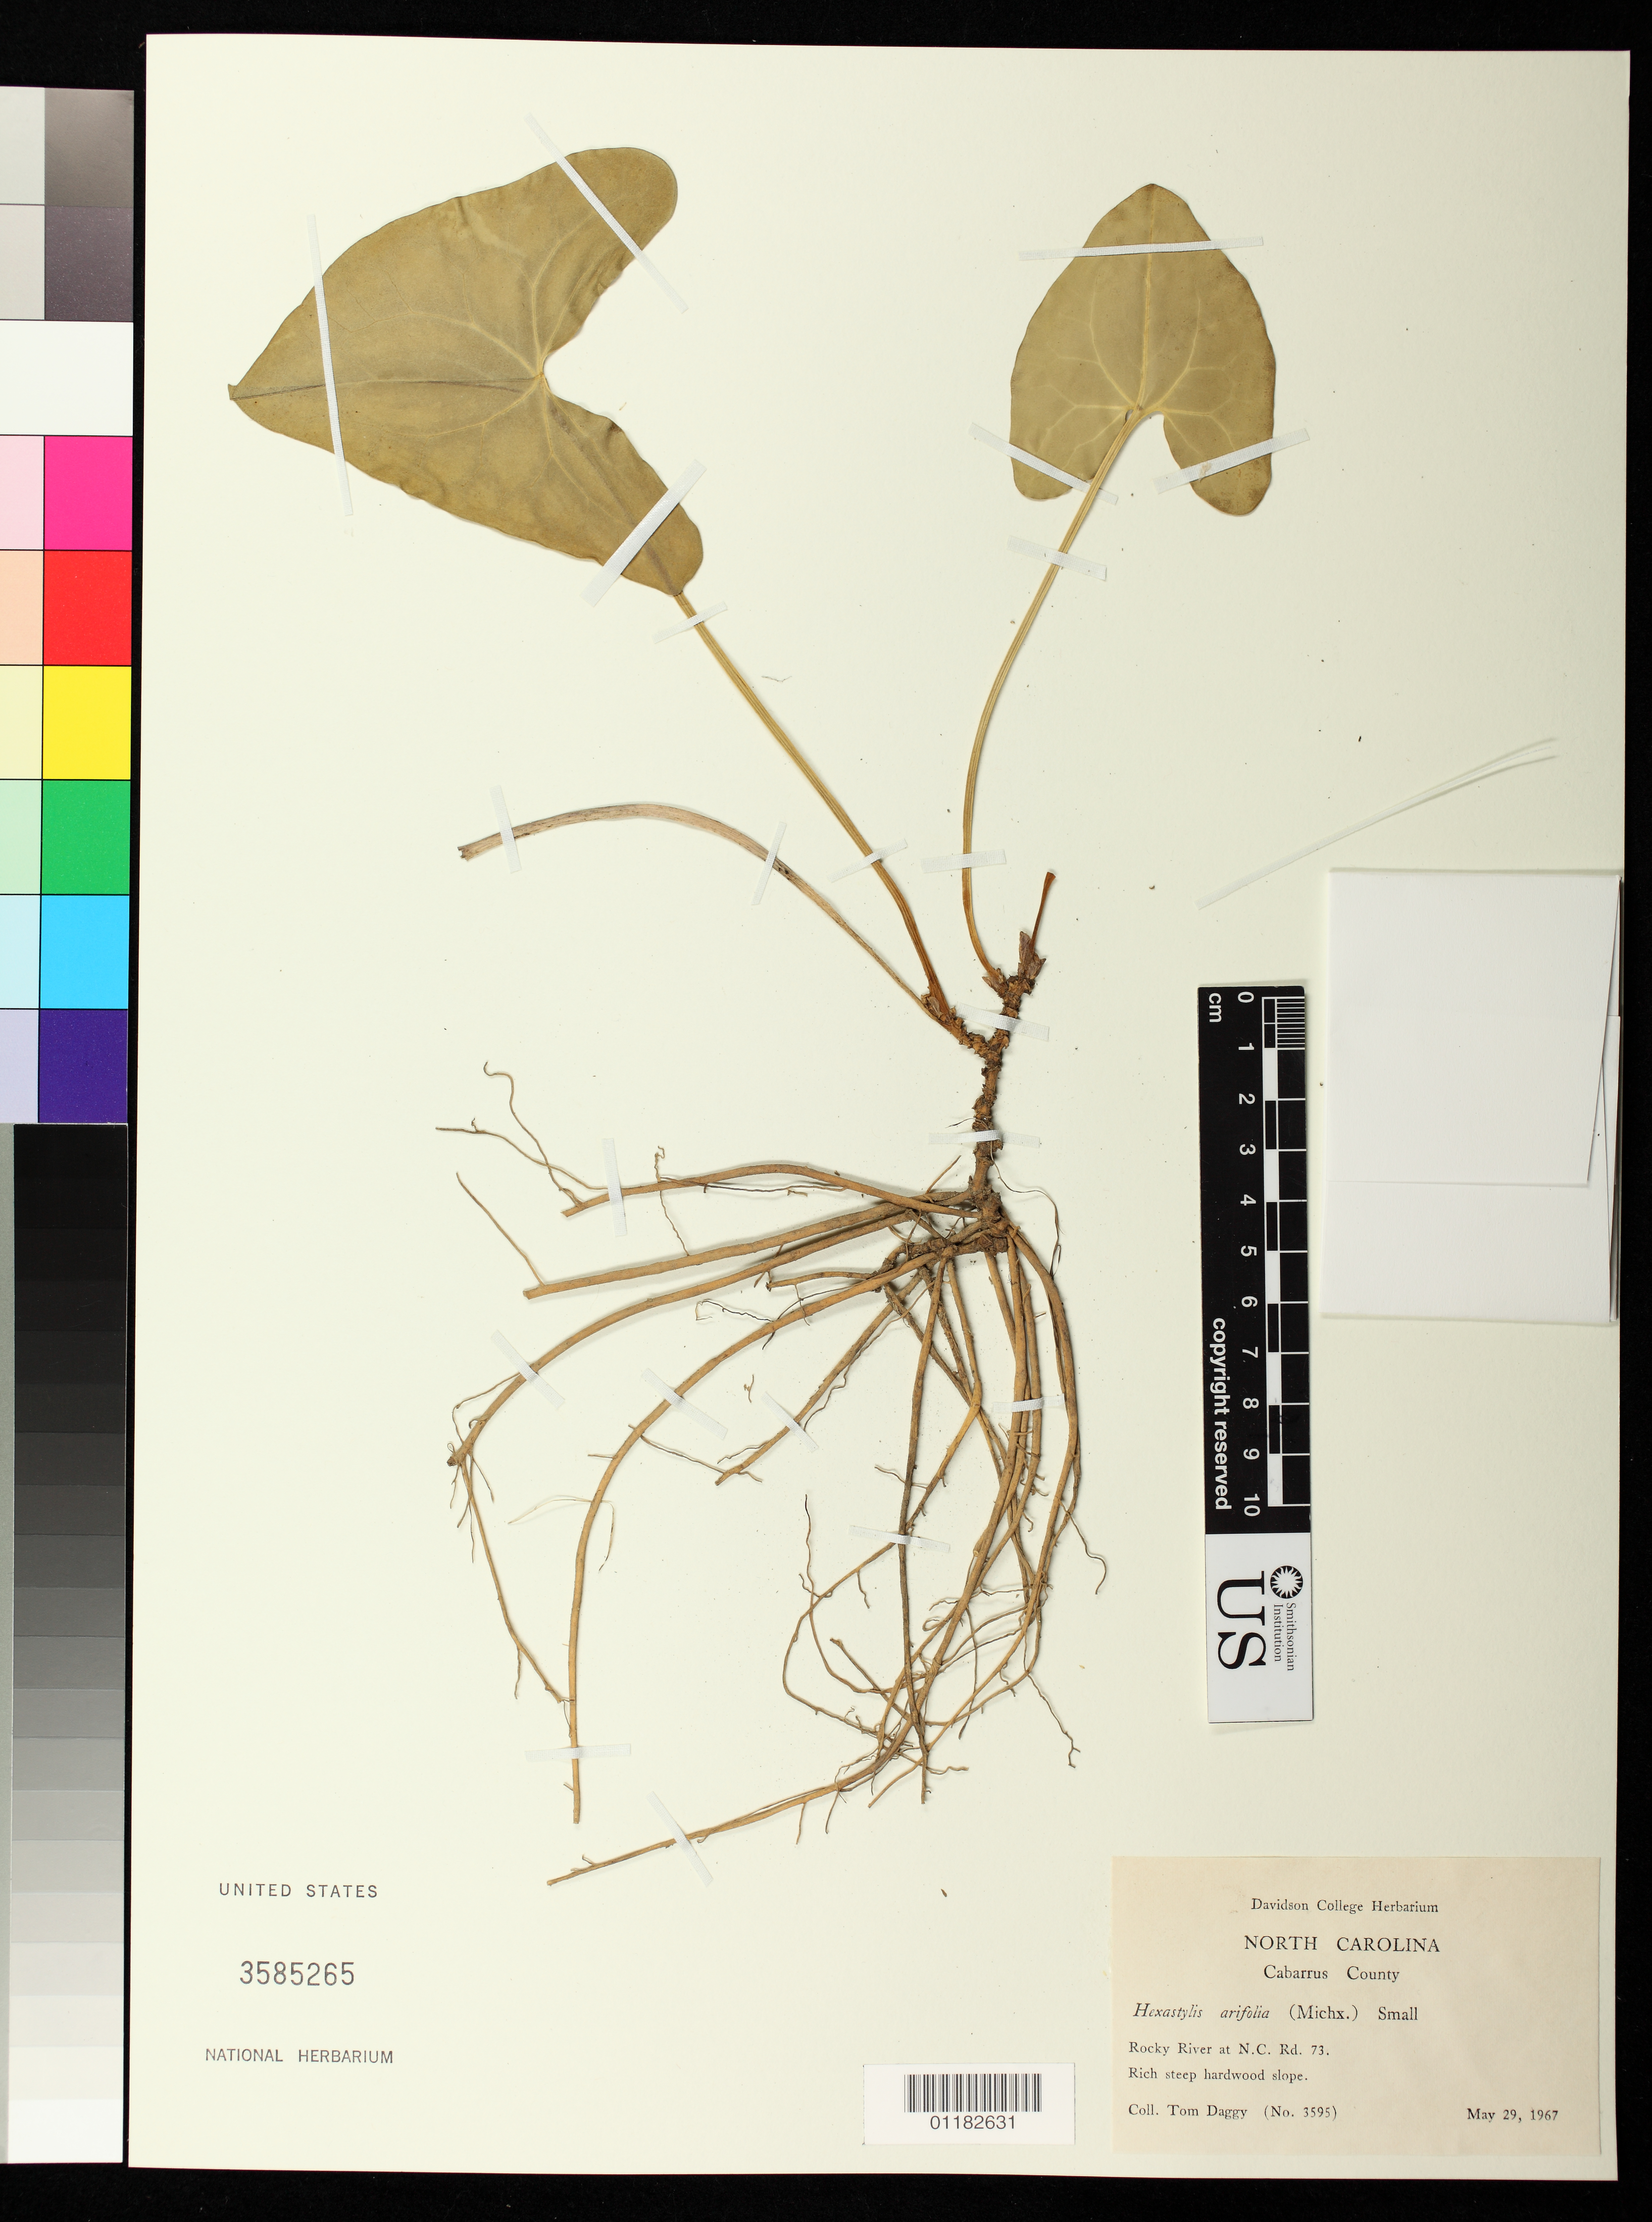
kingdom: Plantae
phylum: Tracheophyta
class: Magnoliopsida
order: Piperales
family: Aristolochiaceae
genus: Hexastylis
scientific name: Hexastylis arifolia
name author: (Michx.) Small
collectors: T. Daggy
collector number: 3595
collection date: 1967-05-29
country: United States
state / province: North Carolina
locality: Rocky River at N.C. Rd. 73.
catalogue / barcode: US 3585265